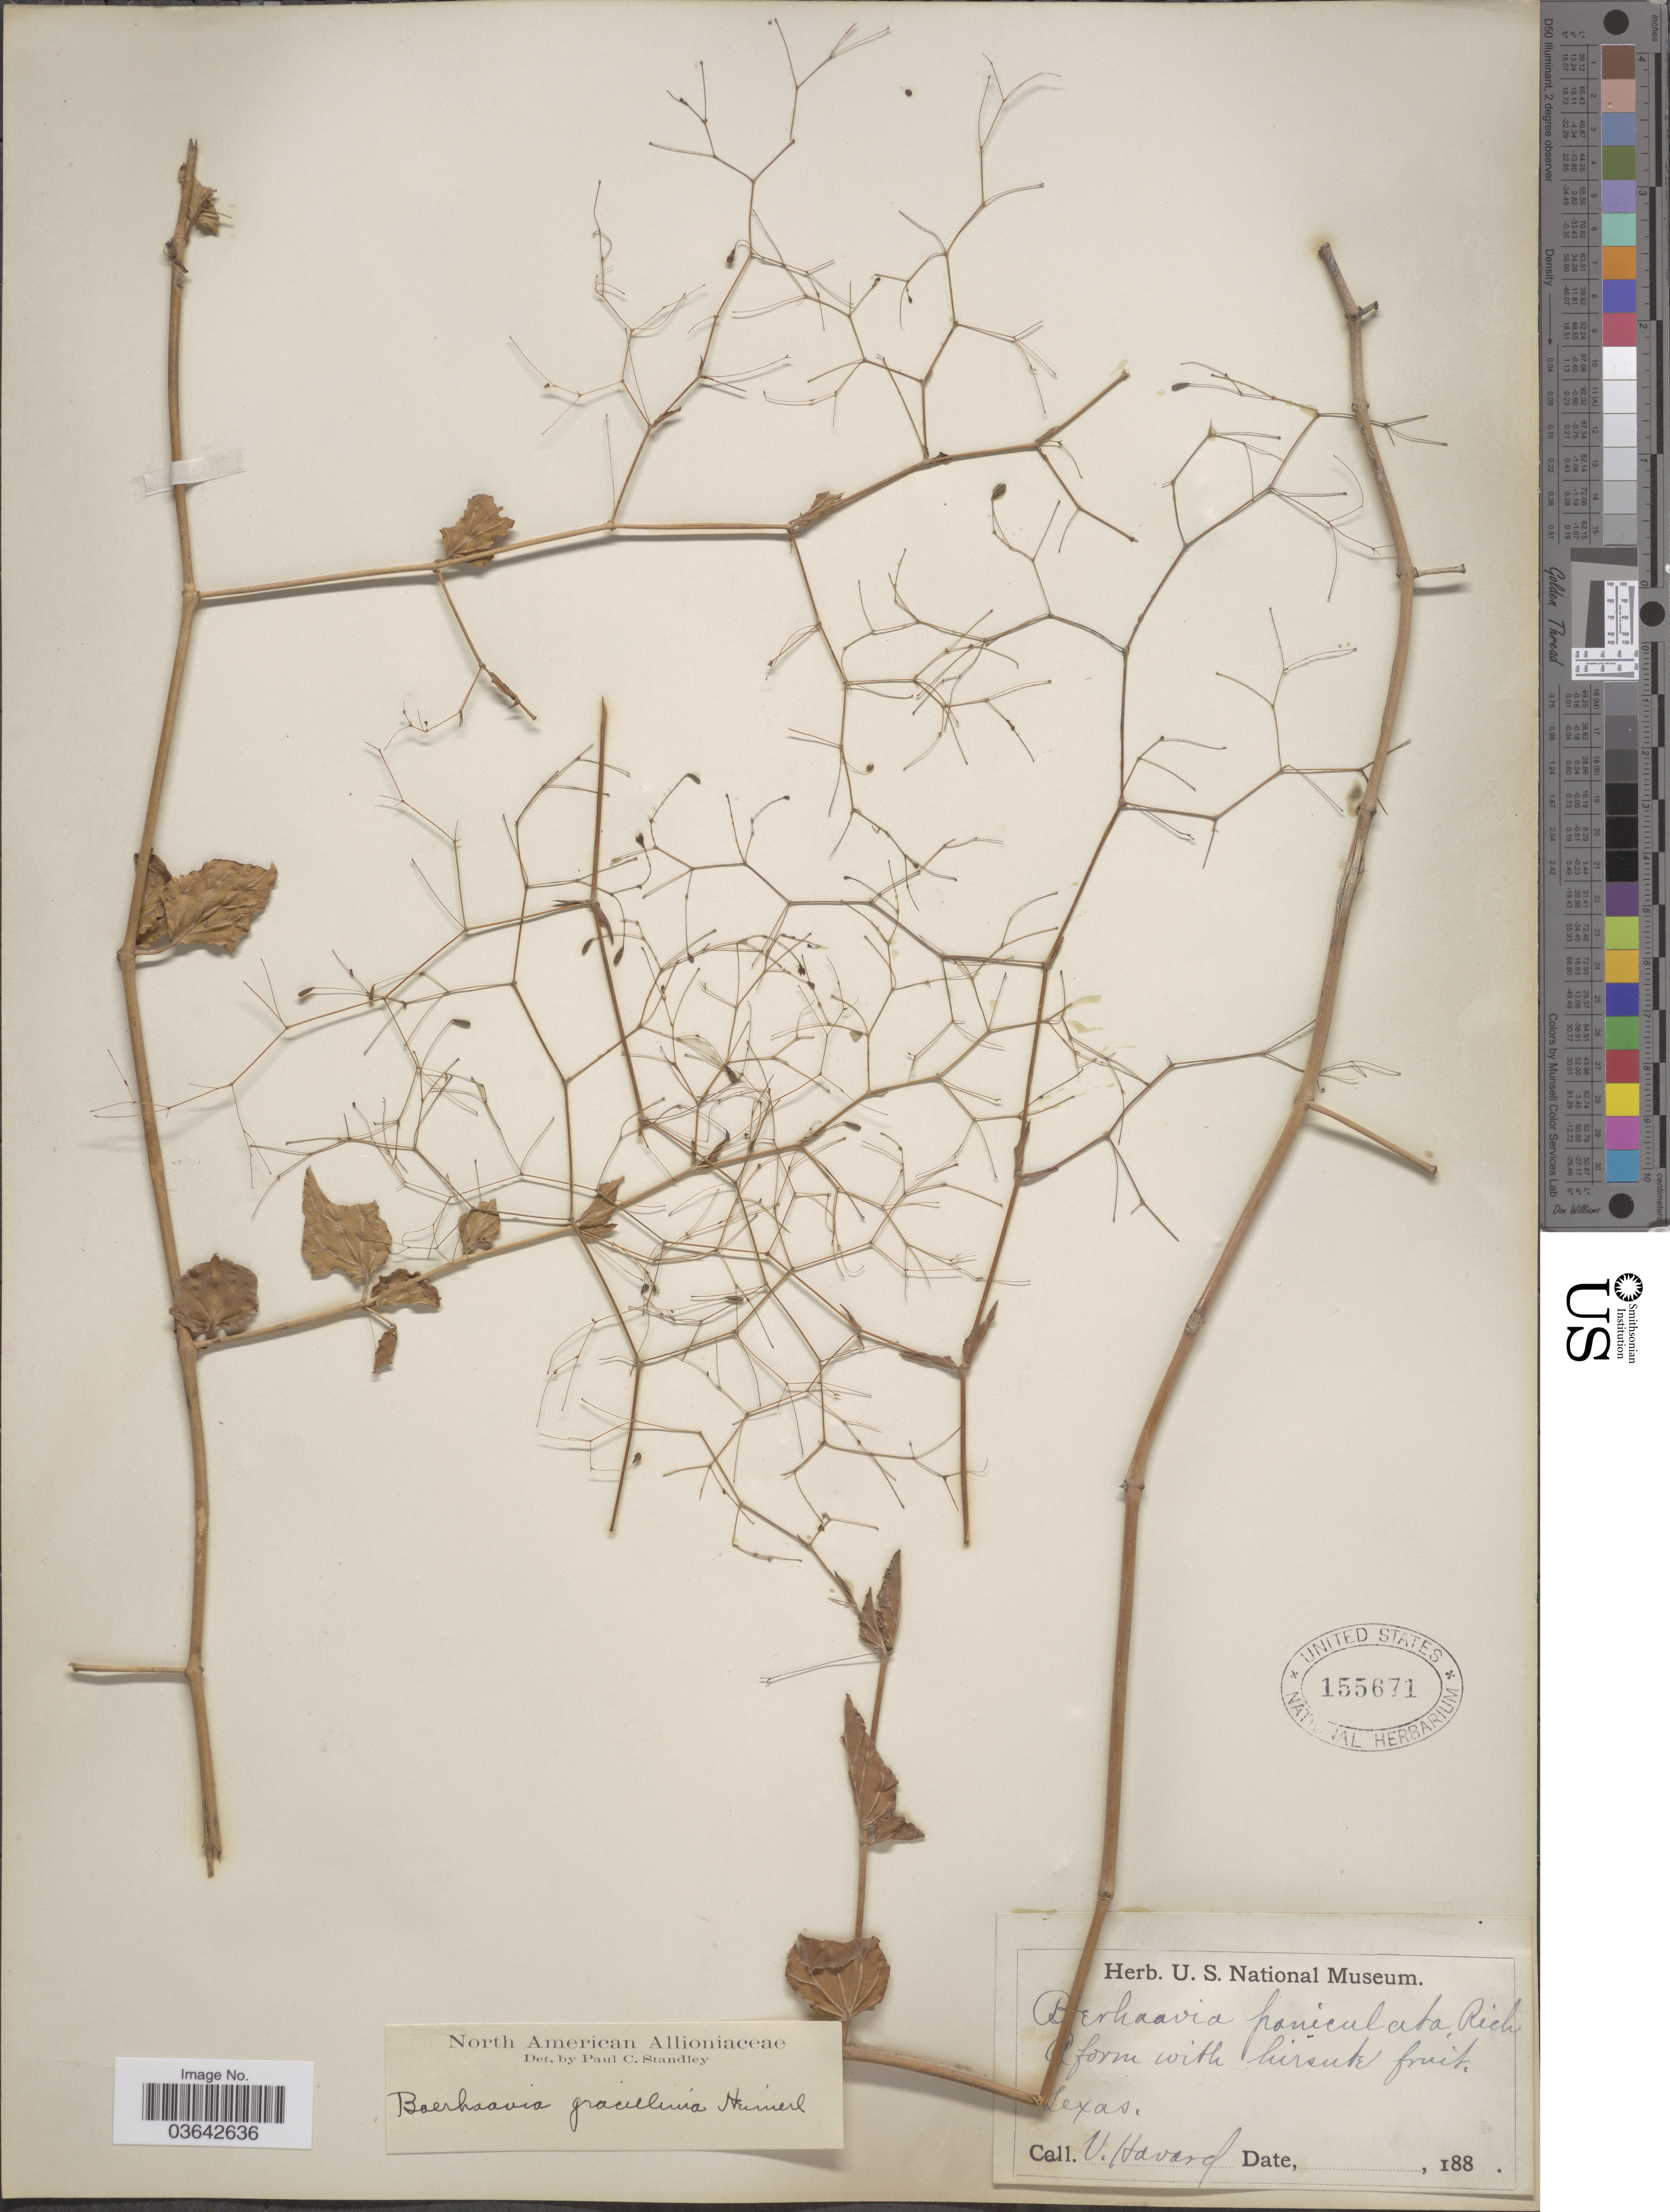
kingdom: Plantae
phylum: Tracheophyta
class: Magnoliopsida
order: Caryophyllales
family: Nyctaginaceae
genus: Boerhavia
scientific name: Boerhavia gracillima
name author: Heimerl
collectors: V. Havard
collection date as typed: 188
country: United States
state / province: Texas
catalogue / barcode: US 155671